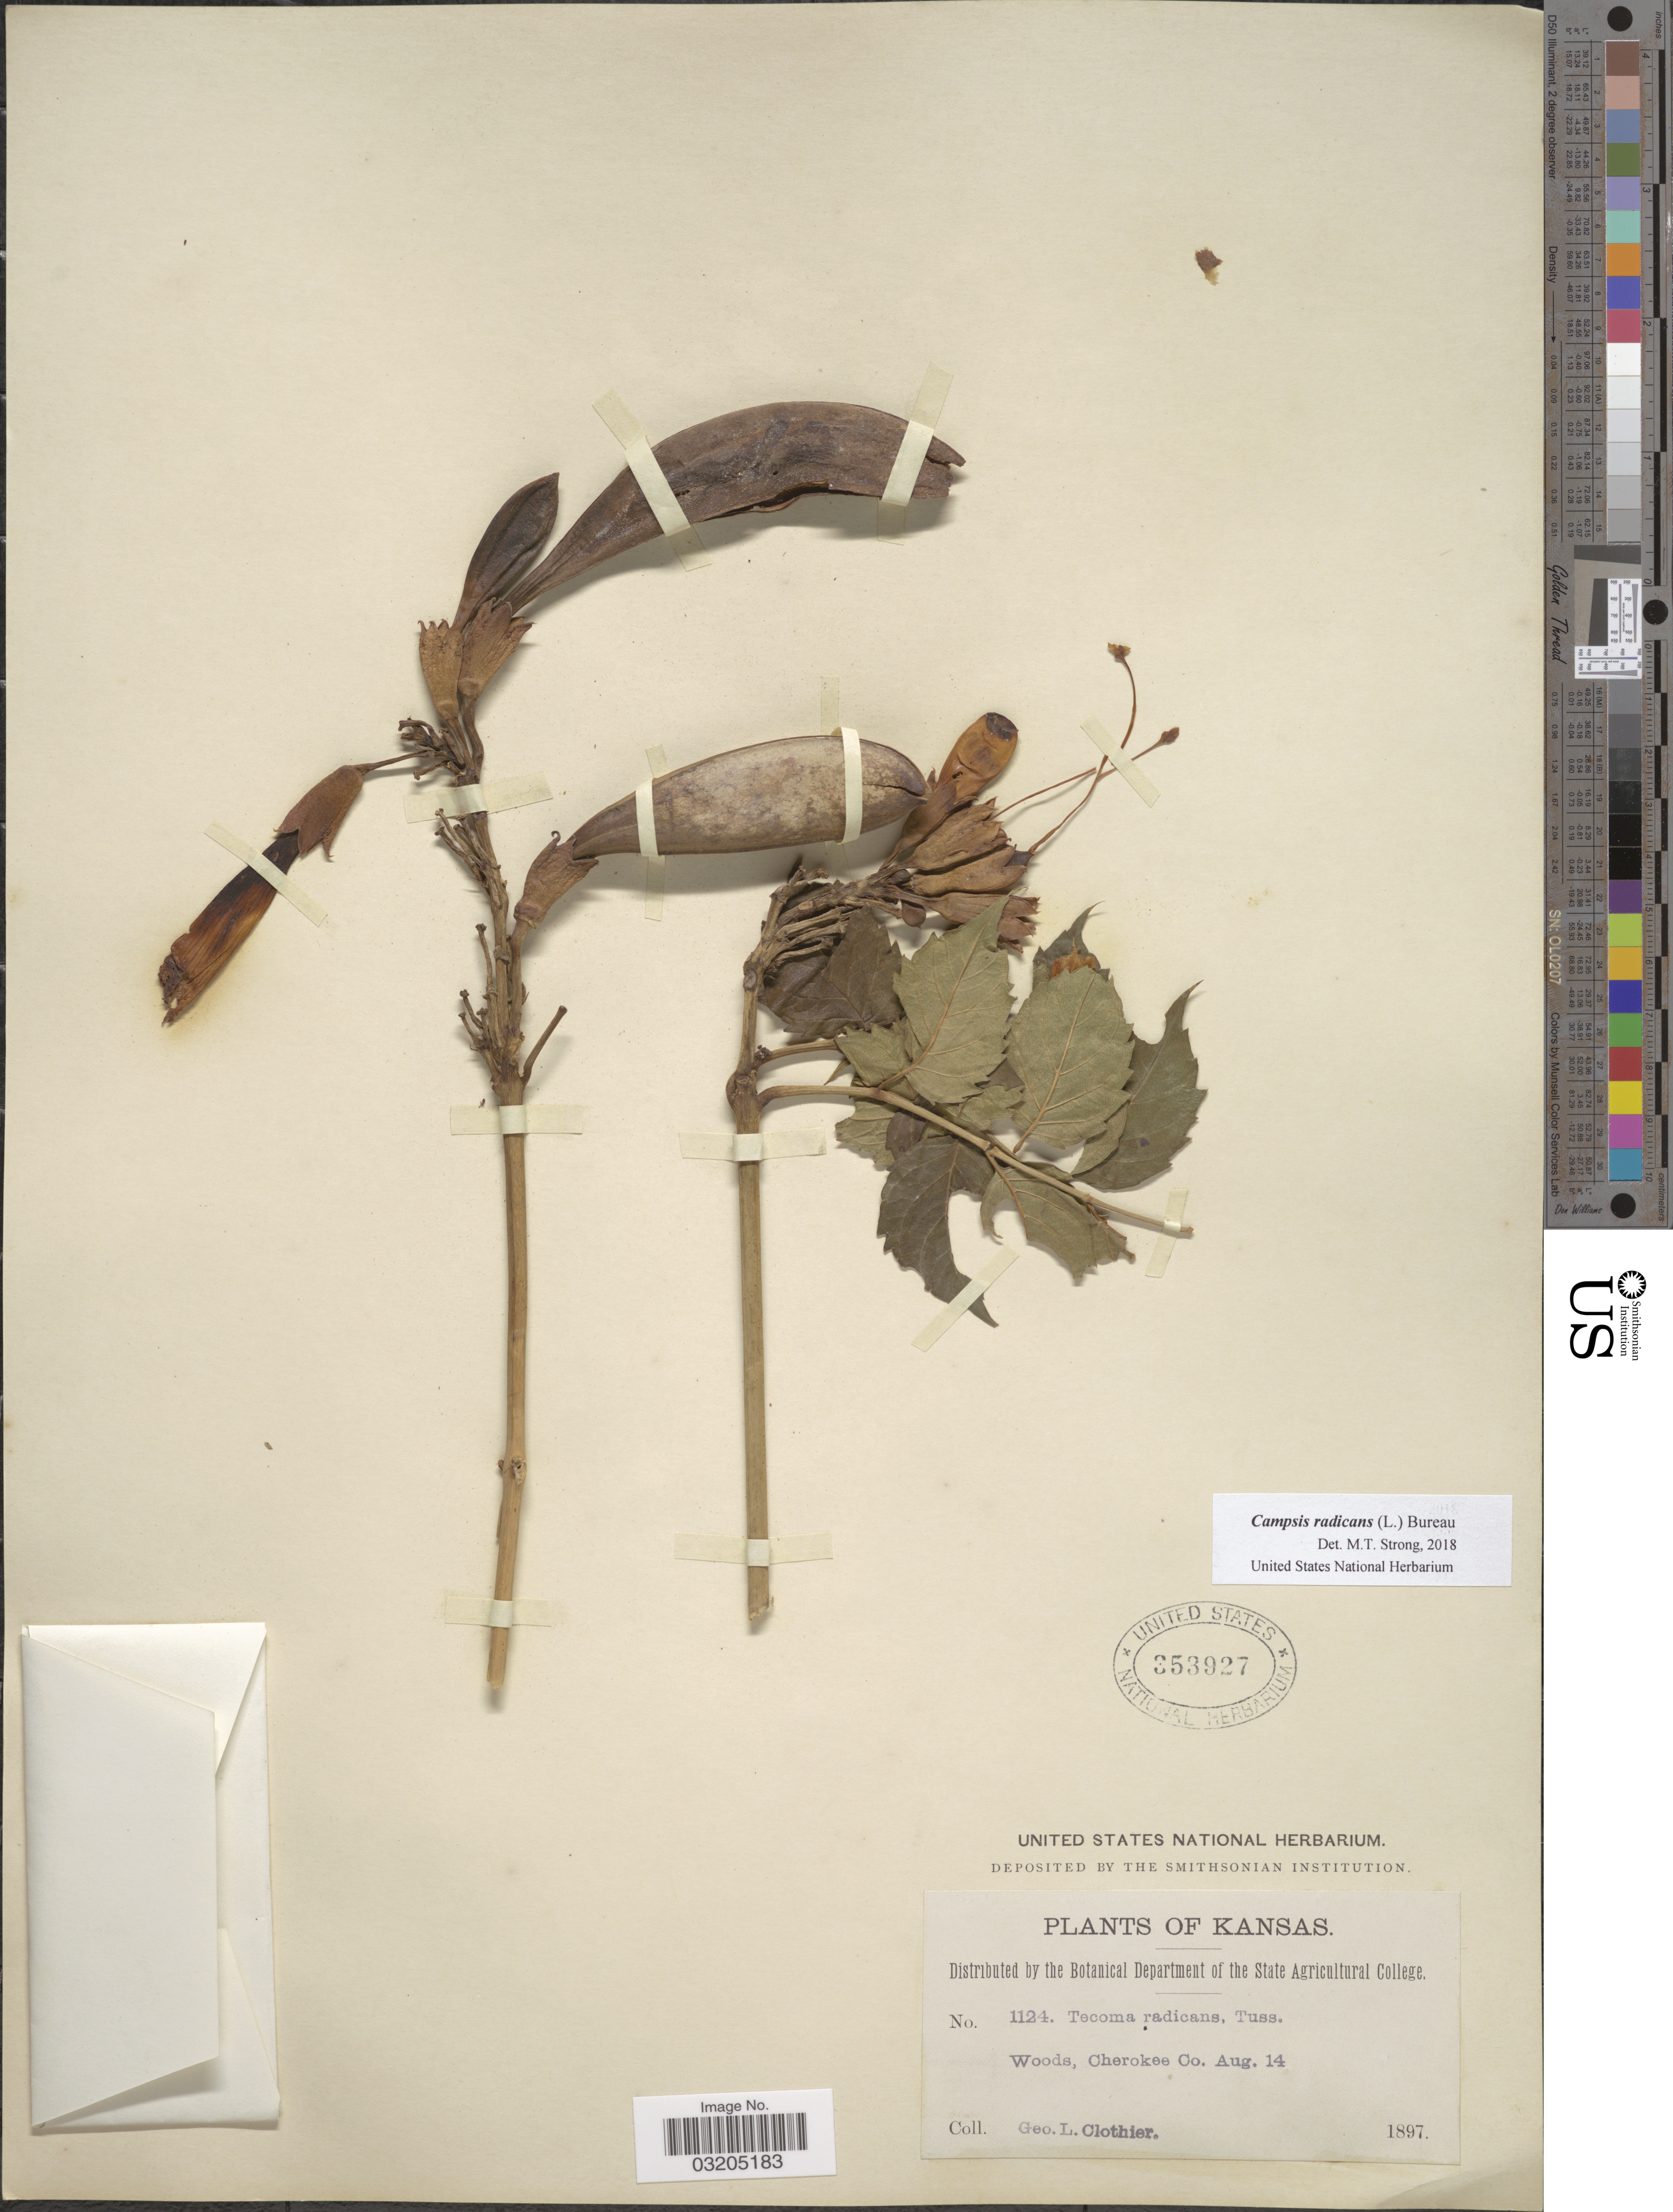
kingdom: Plantae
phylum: Tracheophyta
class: Magnoliopsida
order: Lamiales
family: Bignoniaceae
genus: Campsis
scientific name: Campsis radicans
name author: (L.) Seem.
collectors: G. Clothier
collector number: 1124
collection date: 1897-08-14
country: United States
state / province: Kansas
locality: Wods, Cherokee Co.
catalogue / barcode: US 353927